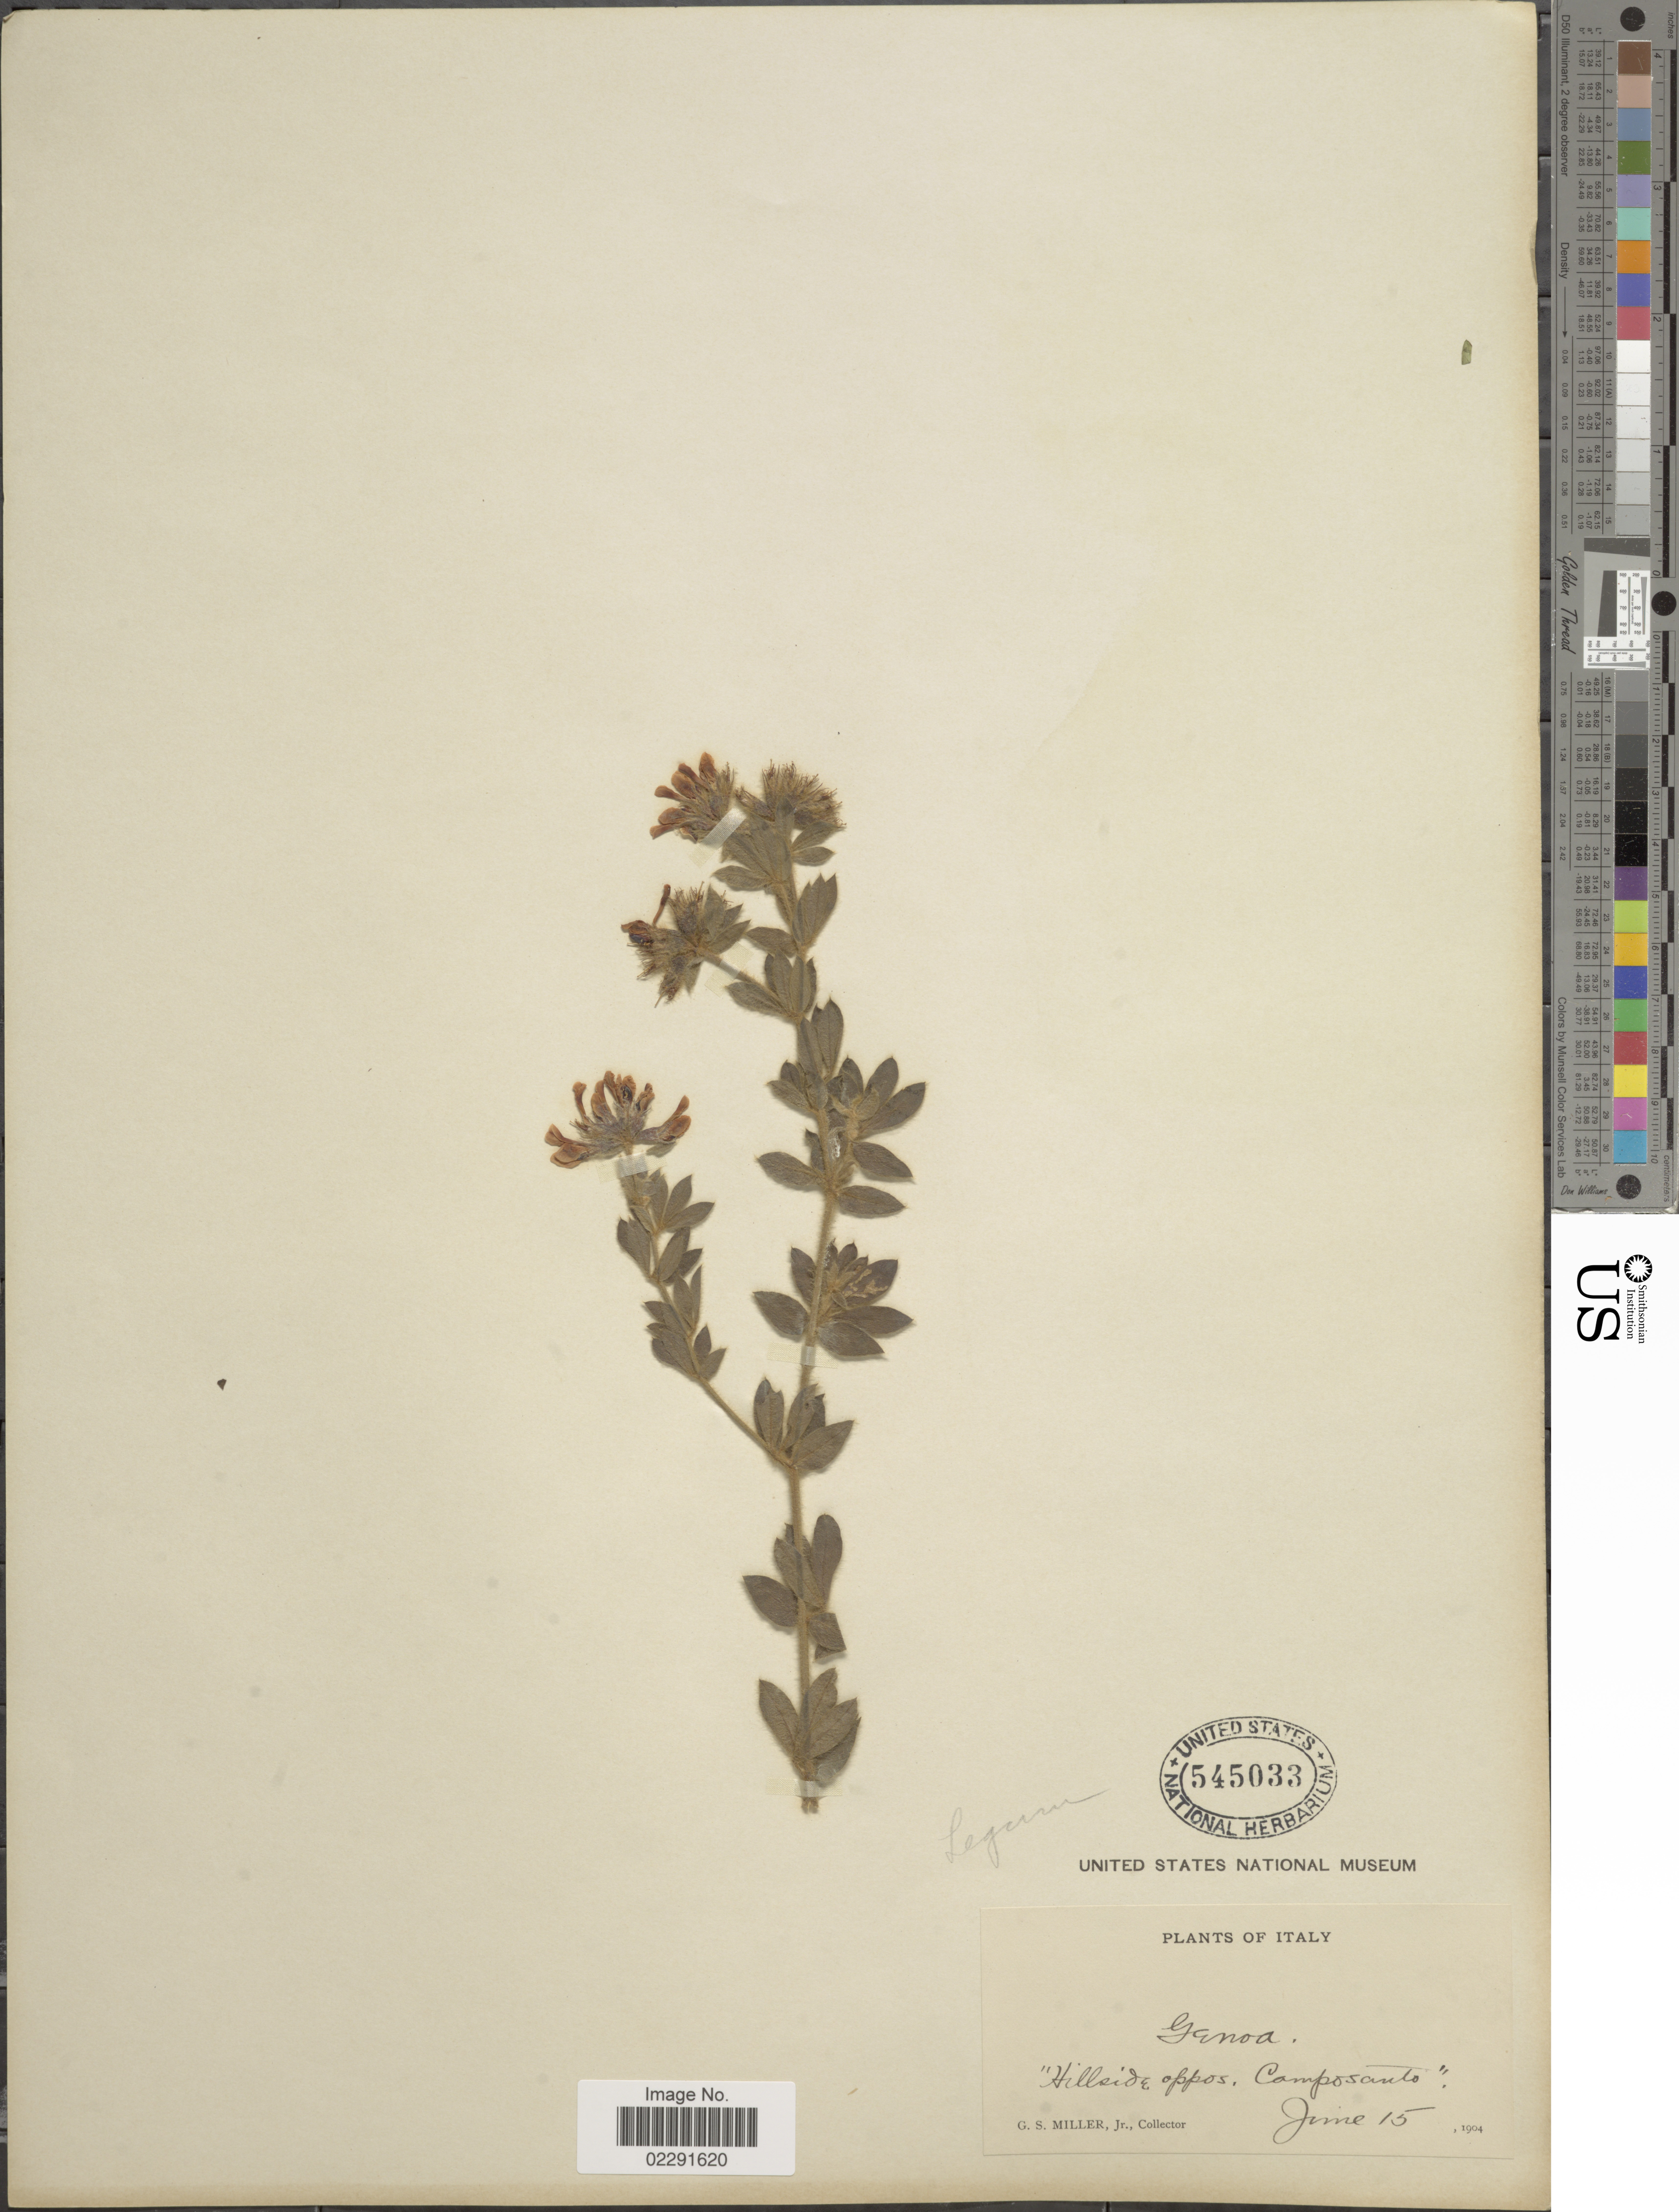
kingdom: Plantae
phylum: Tracheophyta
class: Magnoliopsida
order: Fabales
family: Fabaceae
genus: Cytisus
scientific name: Cytisus sp.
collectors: G. S. Miller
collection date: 1904-06-15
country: Italy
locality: Genoa, "Hillside".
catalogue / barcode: US 545033